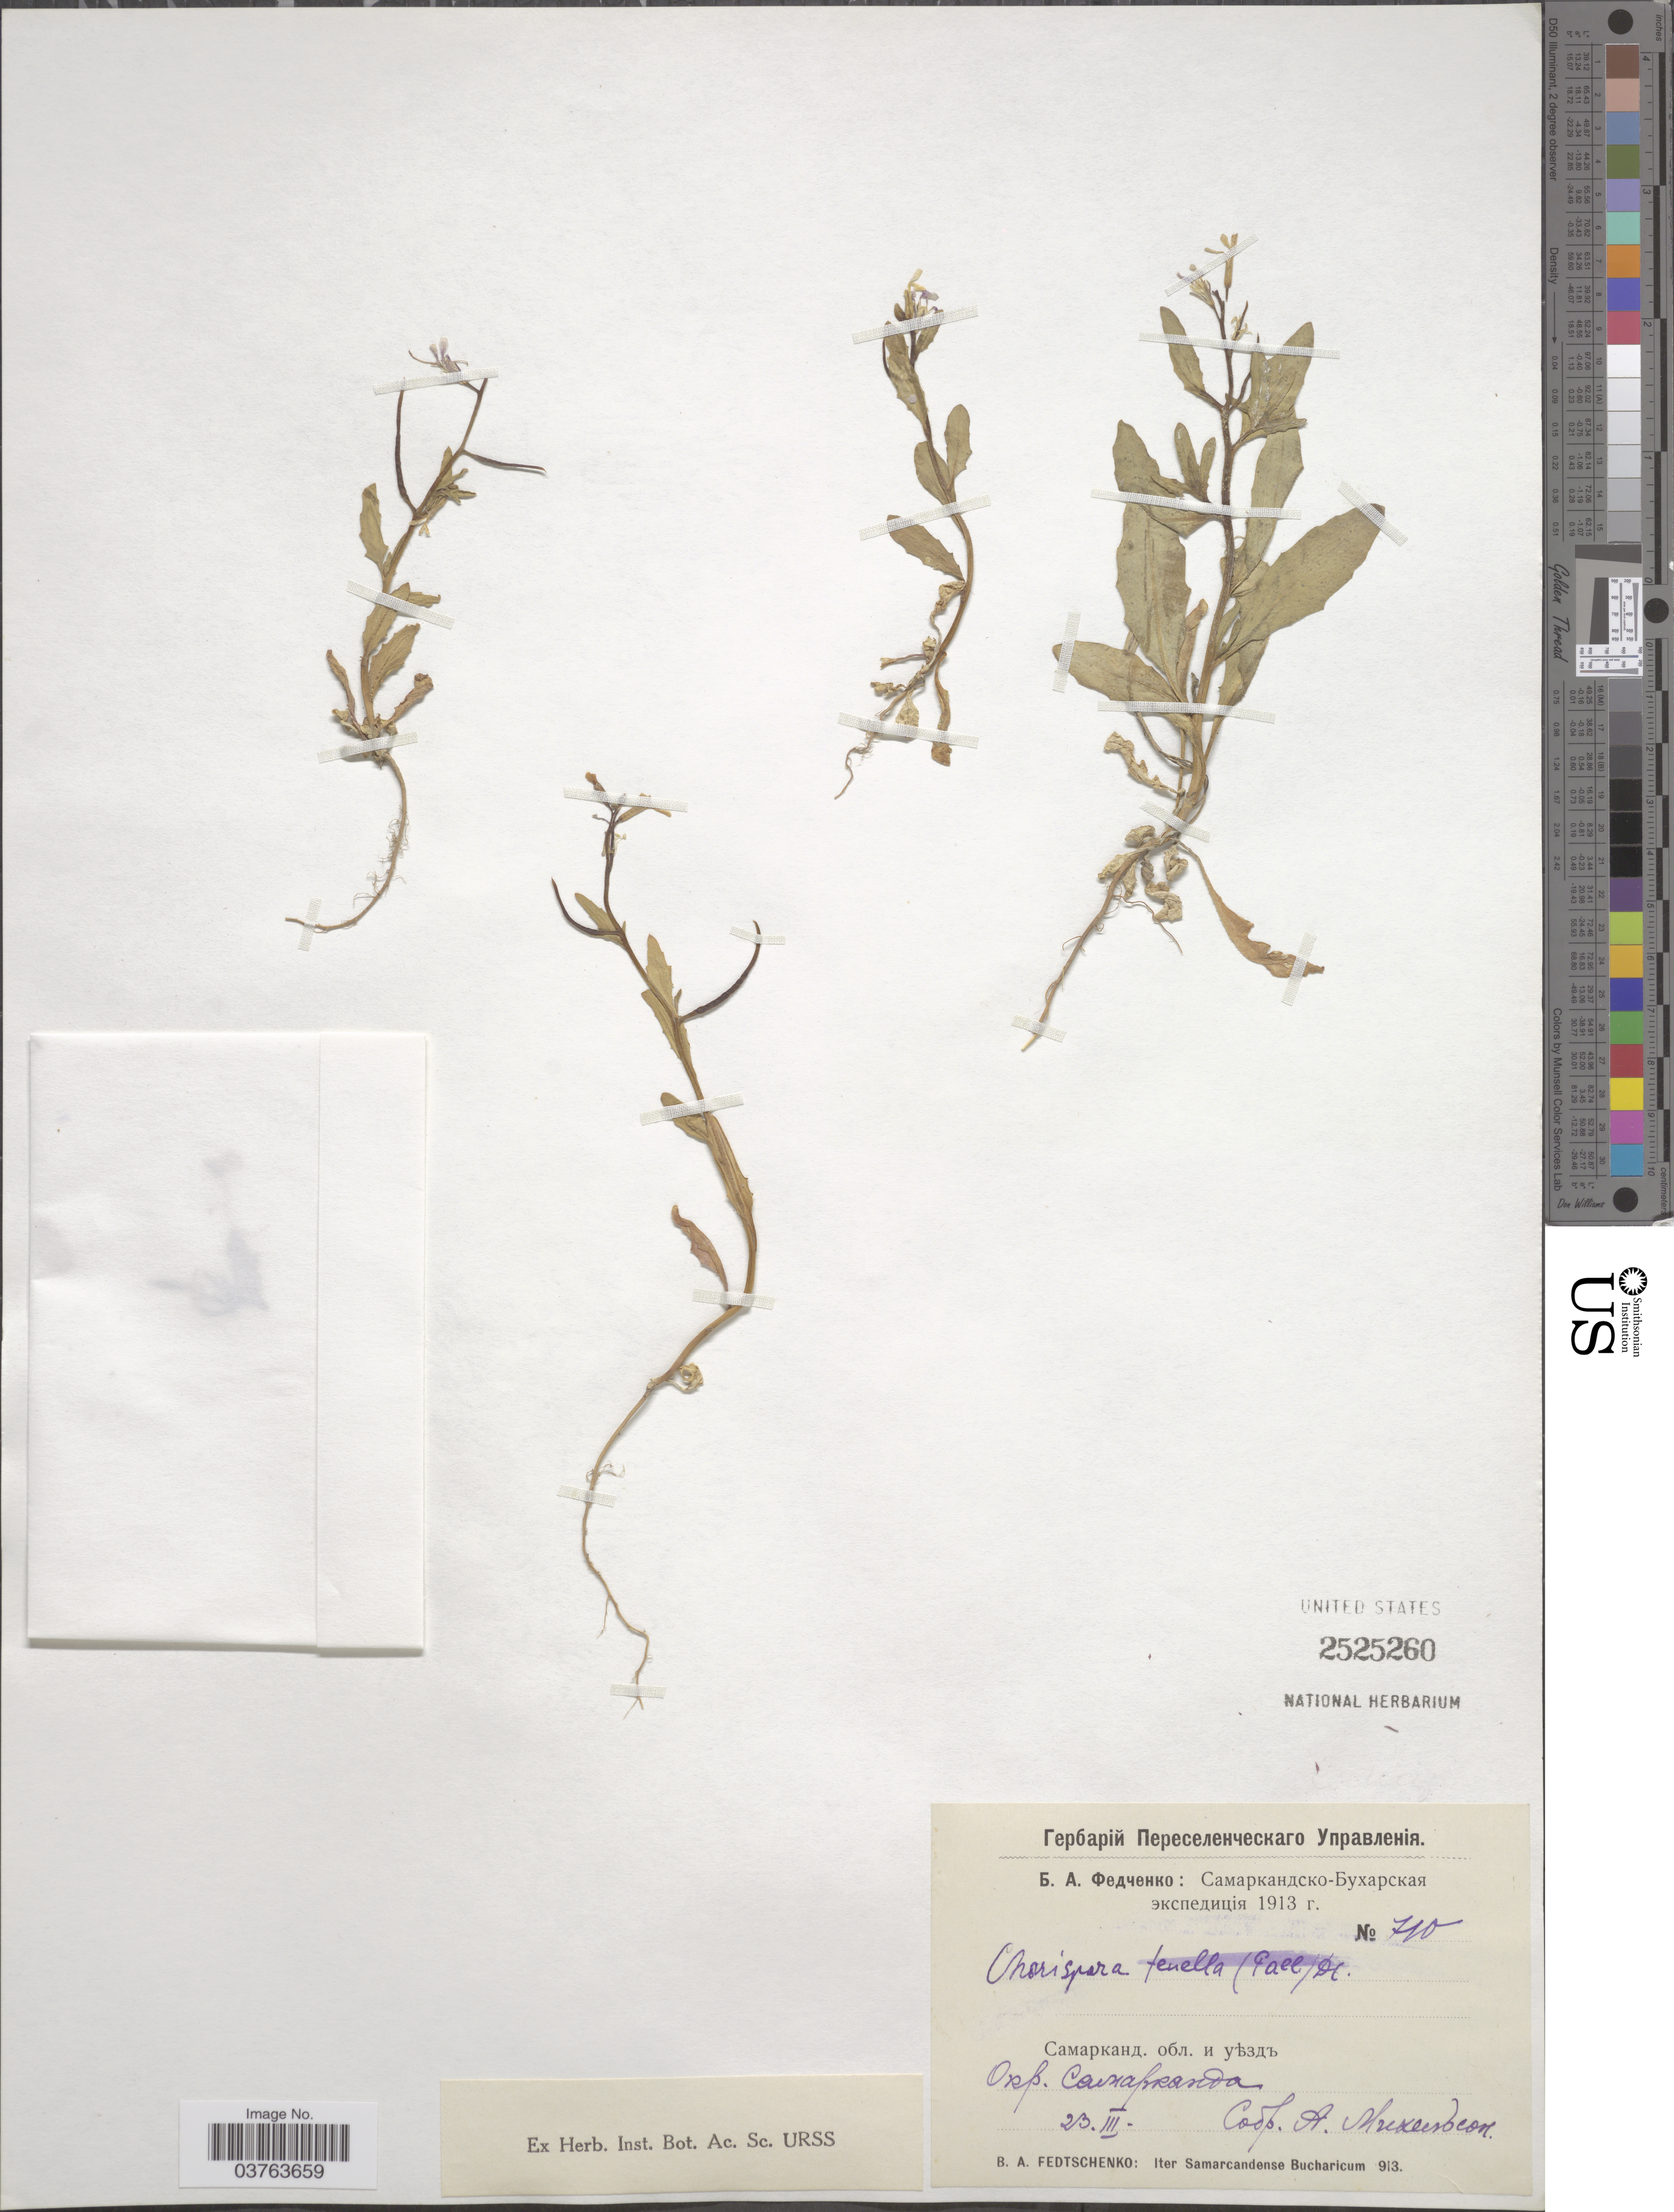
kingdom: Plantae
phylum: Tracheophyta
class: Magnoliopsida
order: Brassicales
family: Brassicaceae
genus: Chorispora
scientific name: Chorispora tenella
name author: DC.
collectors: A. Mikhelson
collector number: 710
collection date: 1913-03-23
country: Uzbekistan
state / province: Samarqand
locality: Vicinity of Samarqand. Iter Samarcadense Bucharicum.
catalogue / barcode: US 2525260